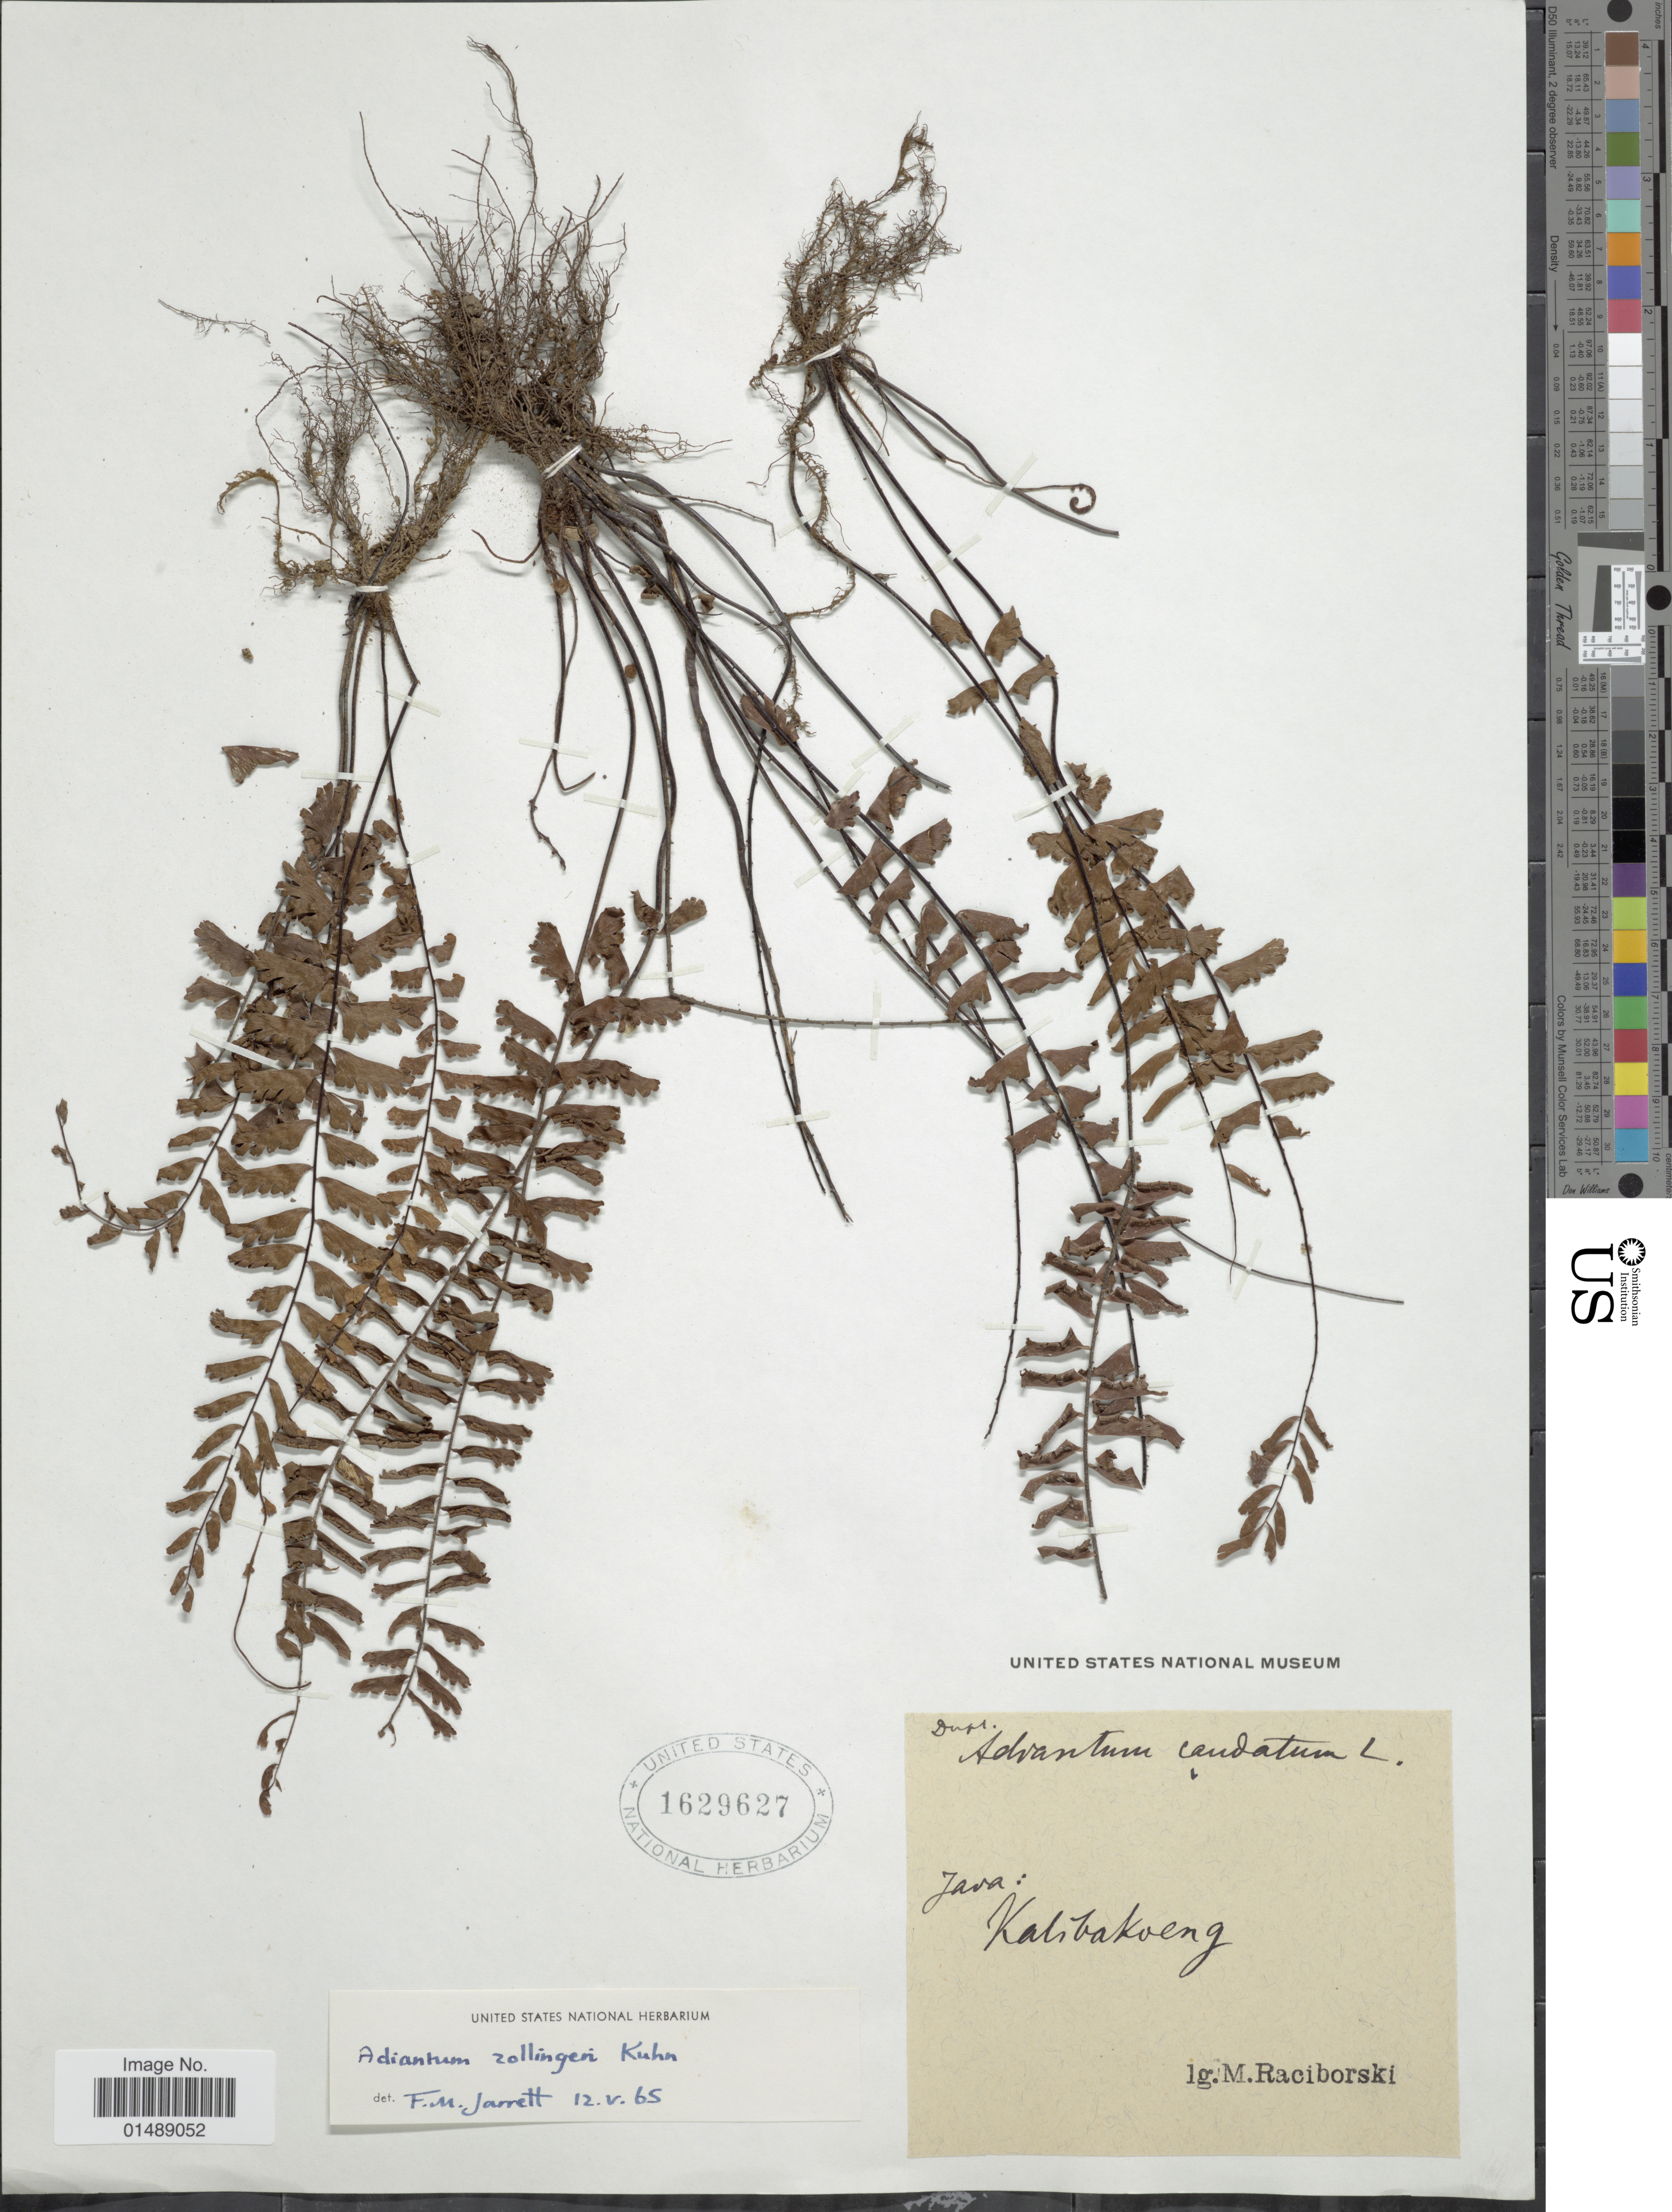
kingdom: Plantae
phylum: Tracheophyta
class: Polypodiopsida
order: Polypodiales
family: Pteridaceae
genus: Adiantum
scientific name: Adiantum zollingeri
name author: Mett. ex Kuhn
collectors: M. Raciborski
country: Indonesia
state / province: Java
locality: Kalibakung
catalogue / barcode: US 1629627